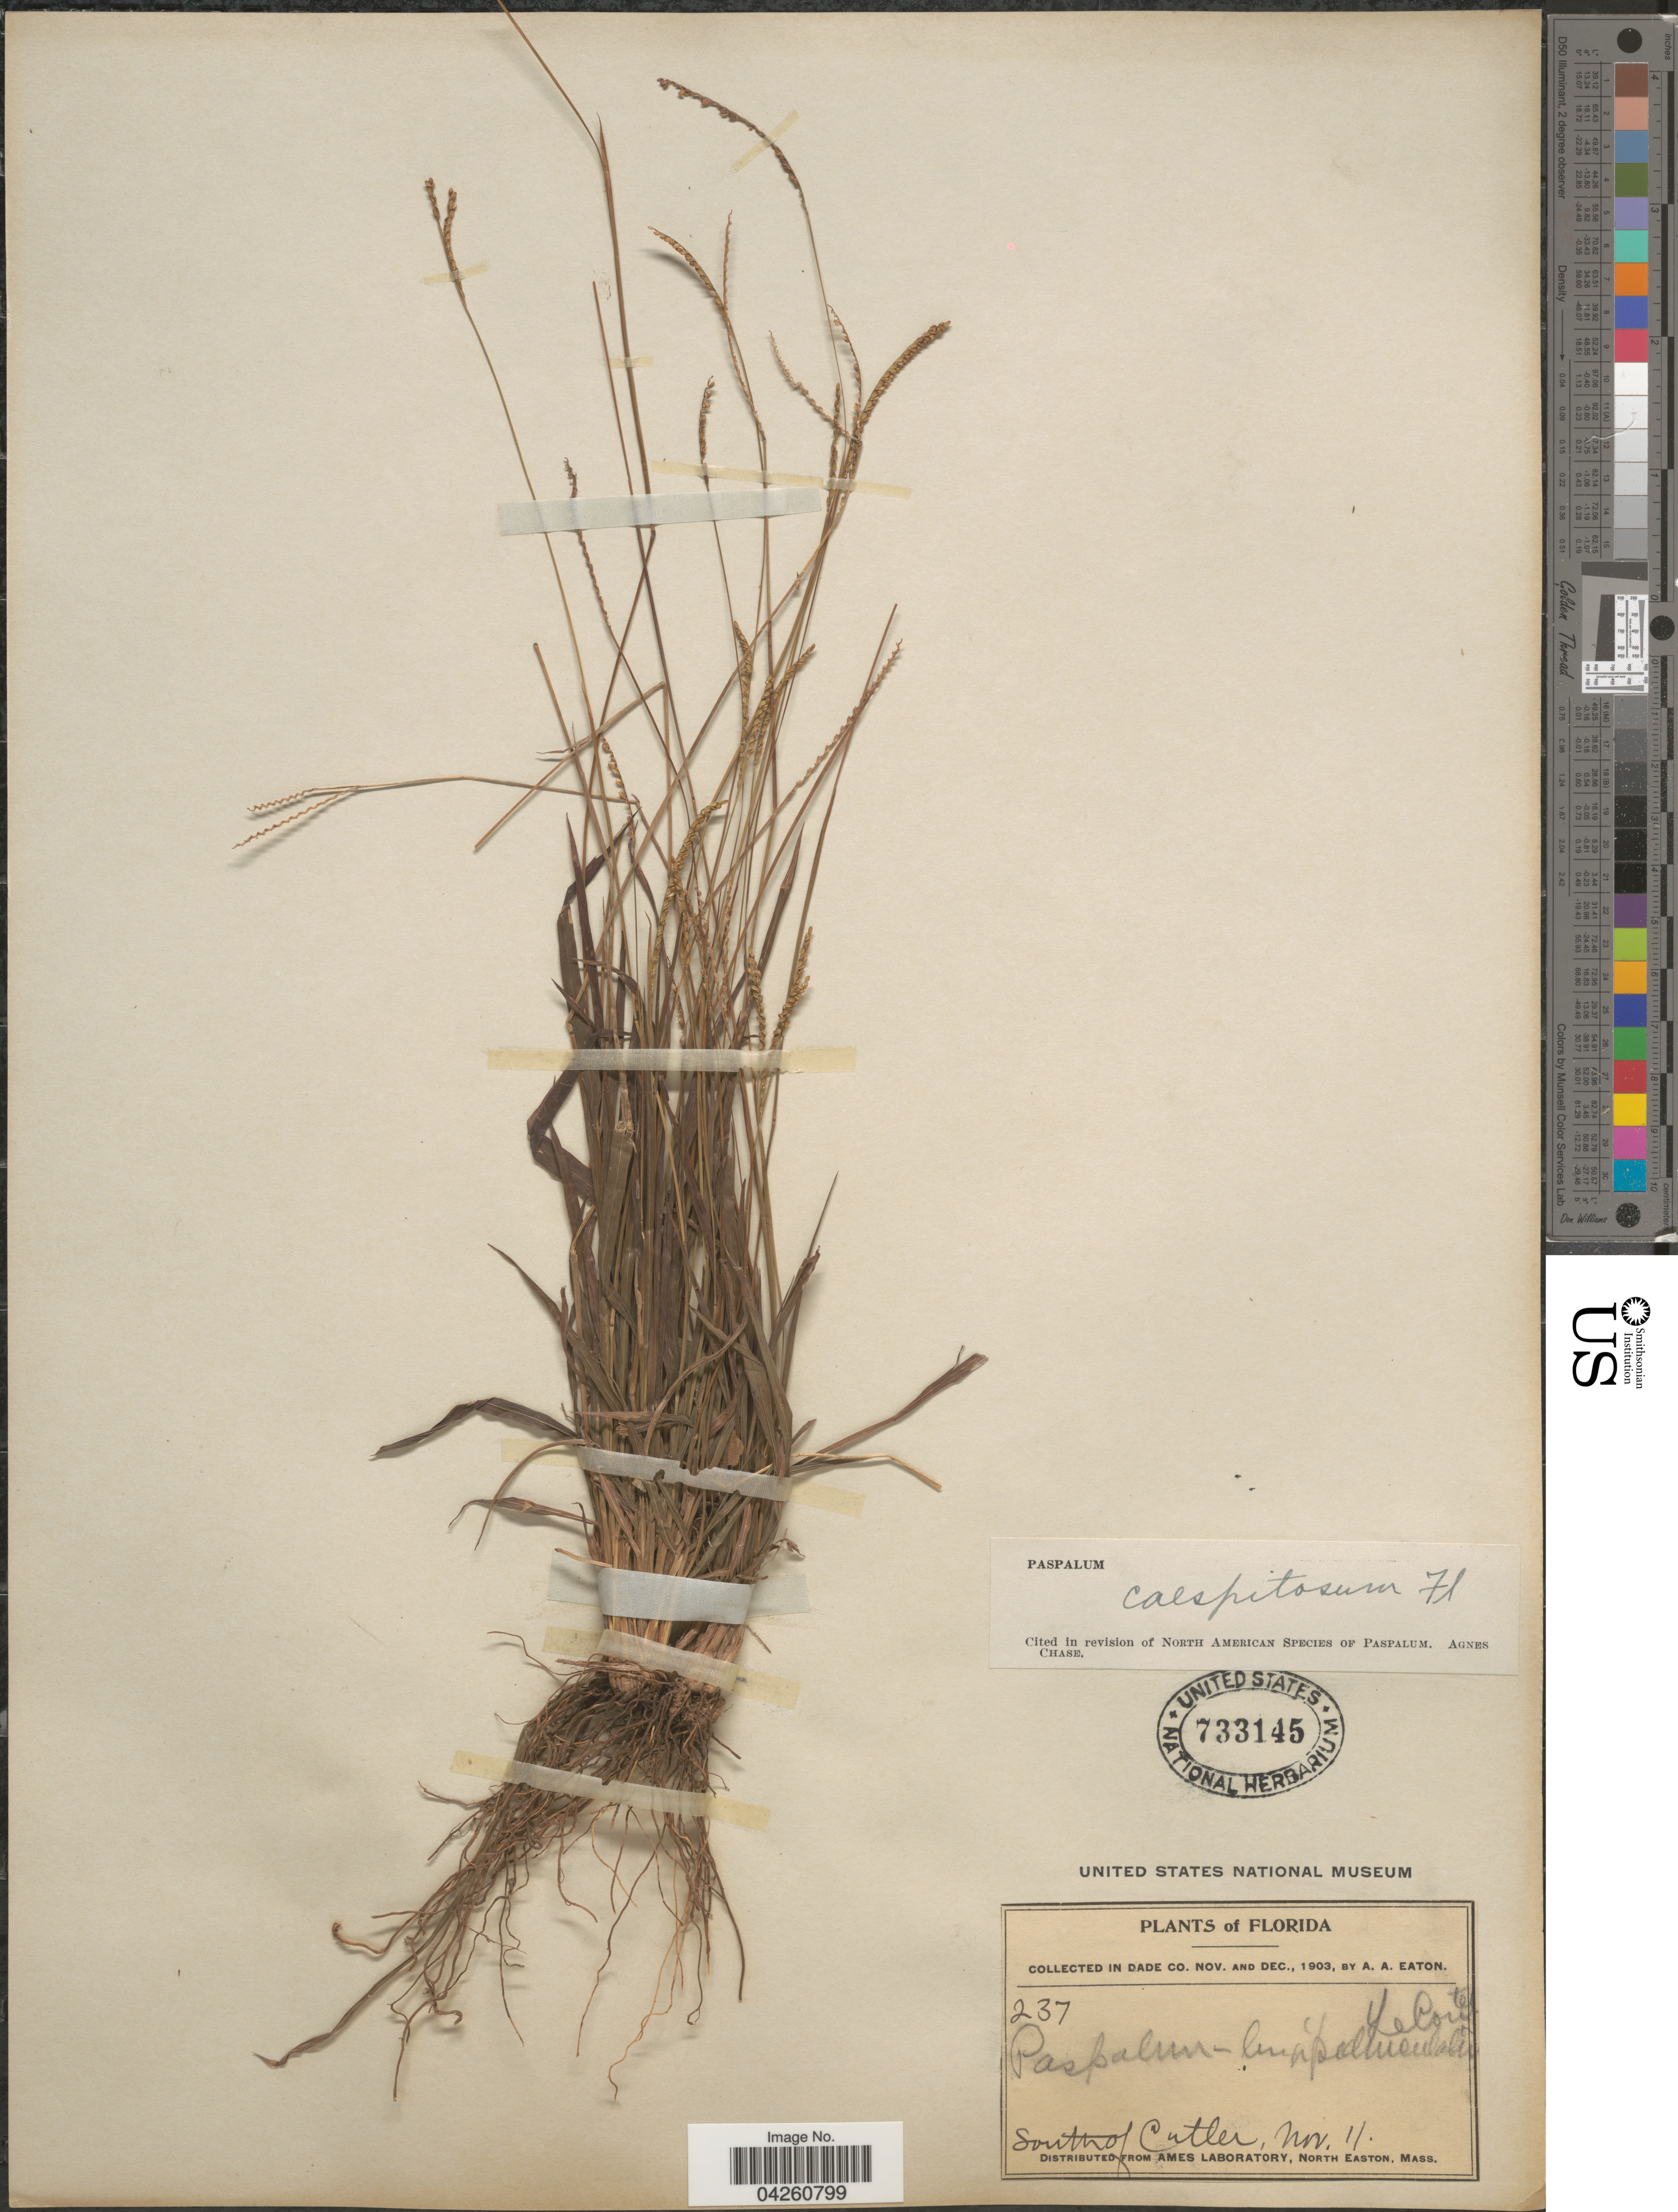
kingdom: Plantae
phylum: Tracheophyta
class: Liliopsida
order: Poales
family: Poaceae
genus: Paspalum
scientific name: Paspalum caespitosum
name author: Flüggé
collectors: A. A. Eaton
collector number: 237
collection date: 1903-11-11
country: United States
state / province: Florida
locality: In Dade Co. South of Cutler.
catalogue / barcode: US 733145